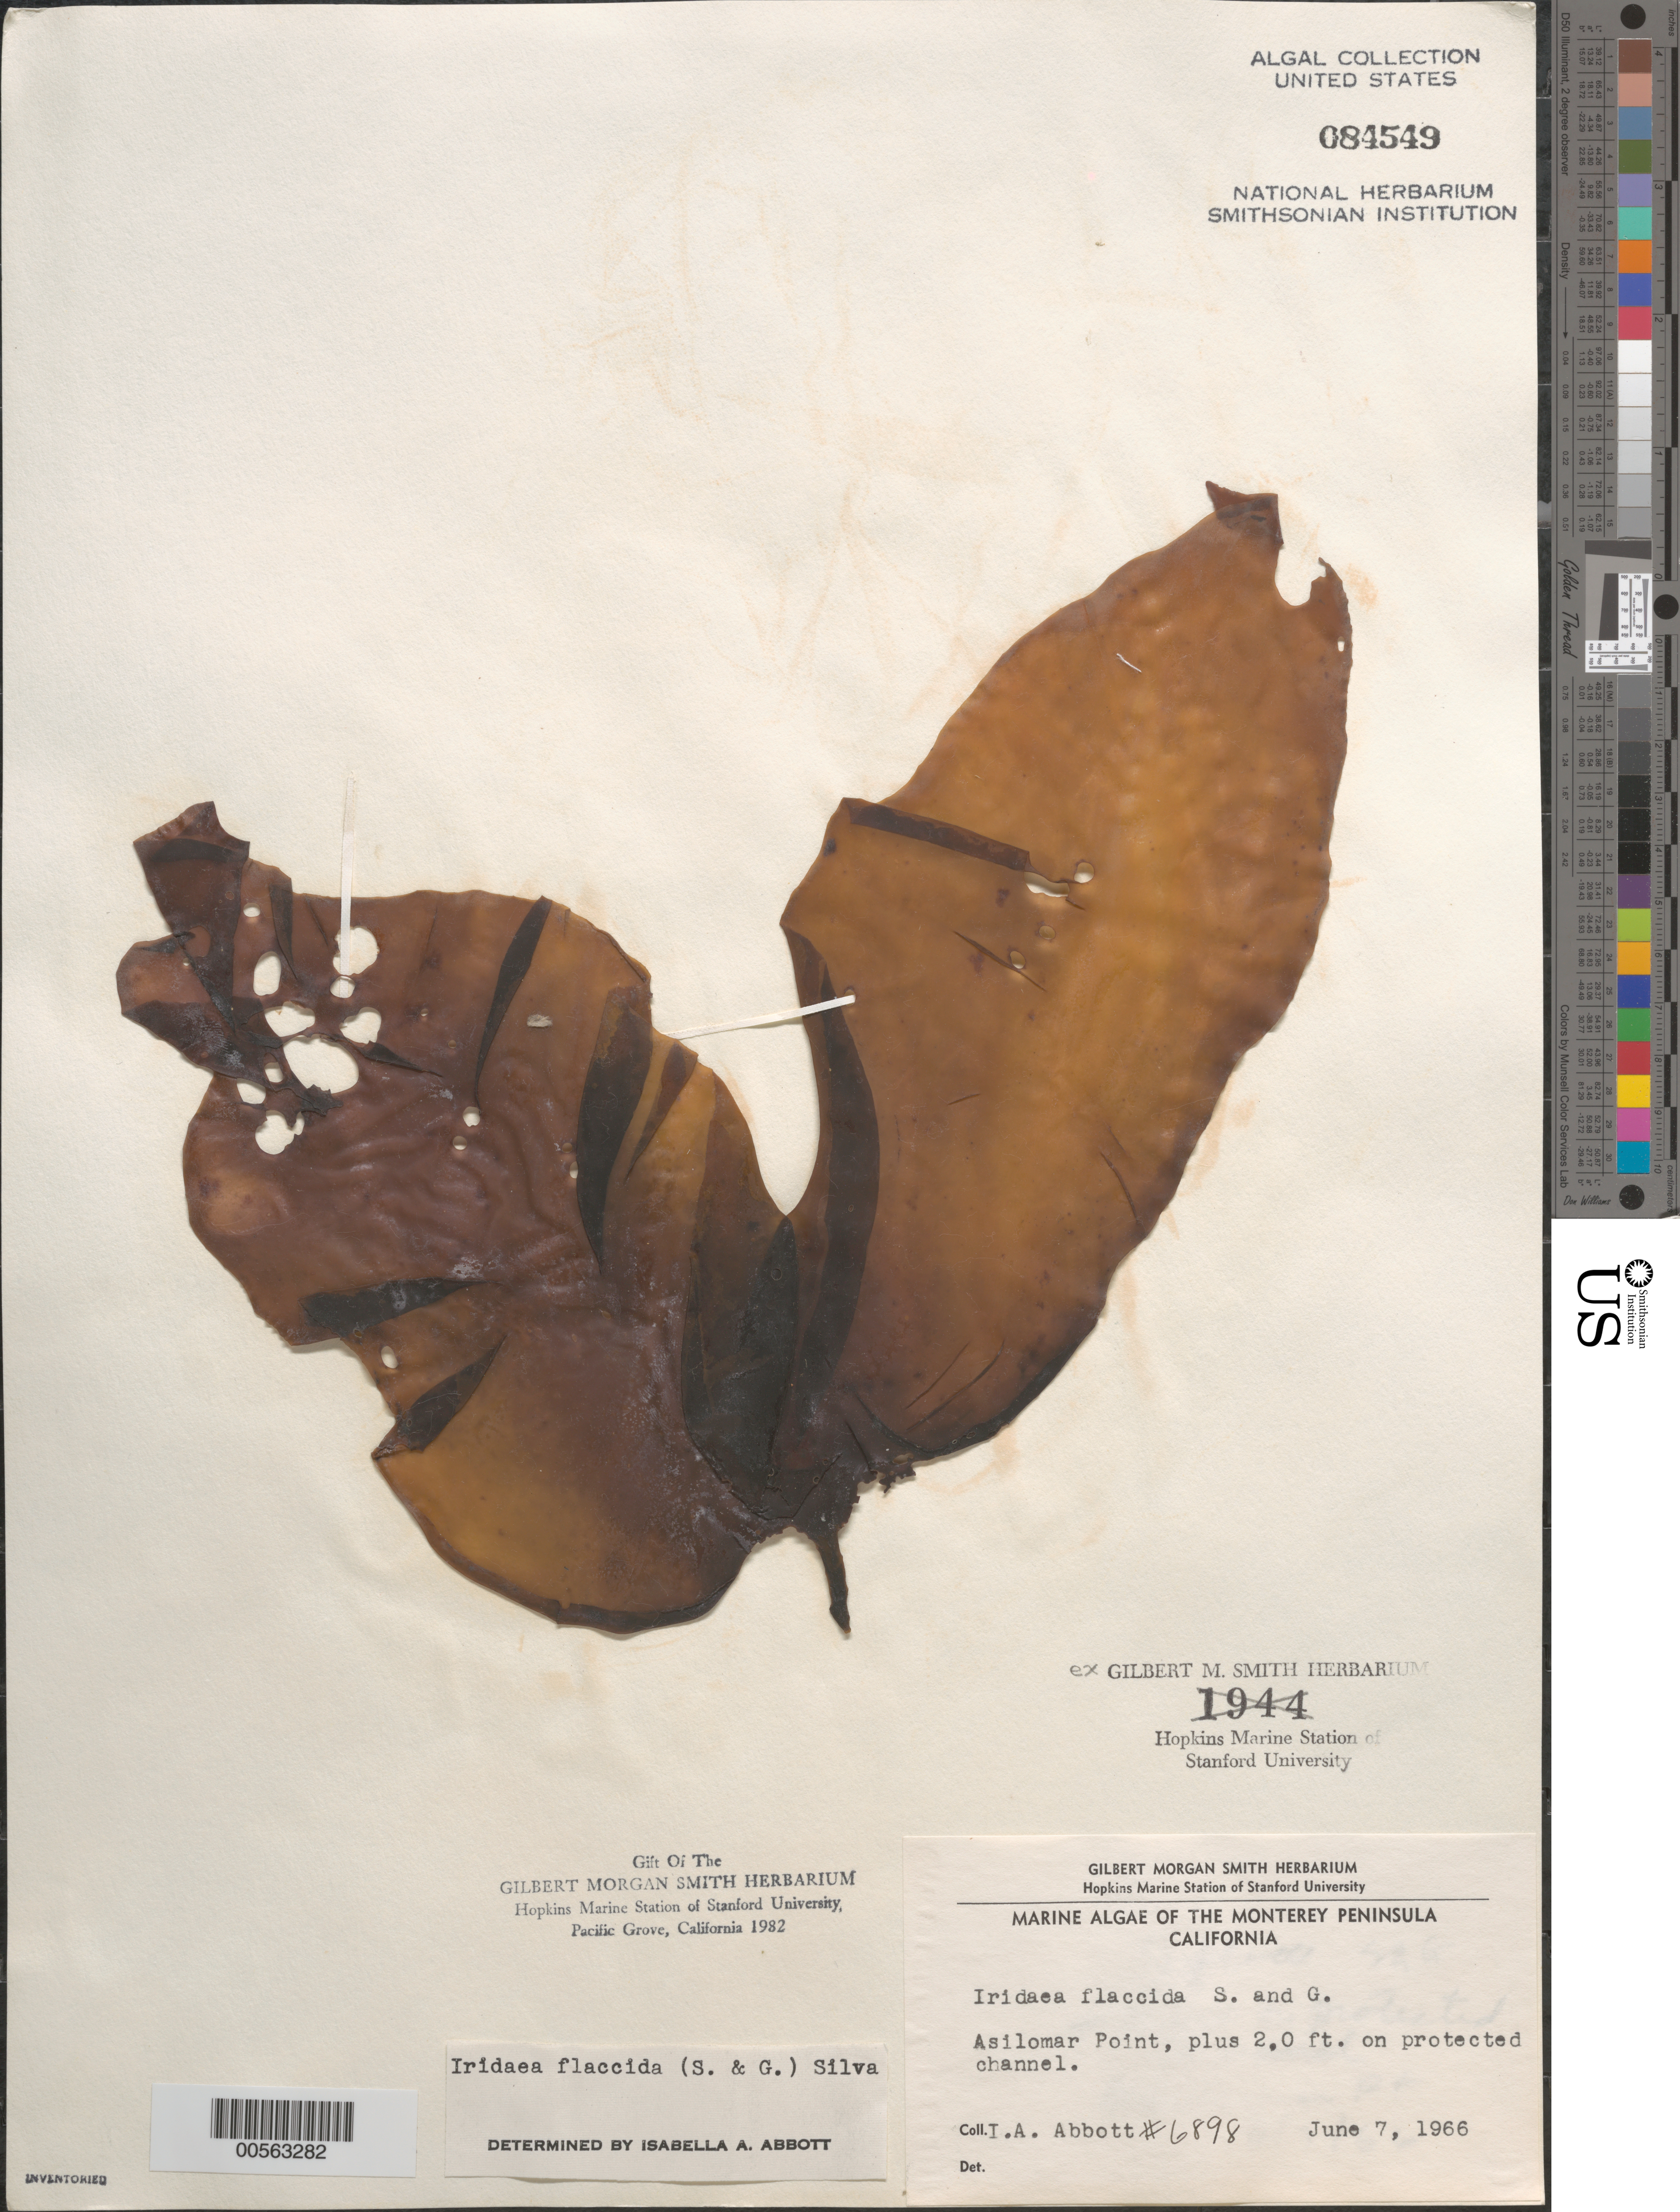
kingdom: Plantae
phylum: Rhodophyta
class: Florideophyceae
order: Gigartinales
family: Gigartinaceae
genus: Mazzaella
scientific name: Mazzaella flaccida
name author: (Setchell & N.L. Gardner) Fredericq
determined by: Algae name updating Project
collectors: I. A. Abbott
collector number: IAA 6898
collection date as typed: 07 Jun 1966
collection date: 1966-06-07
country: United States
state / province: California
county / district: Monterey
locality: Asilomar Point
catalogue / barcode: US 84549